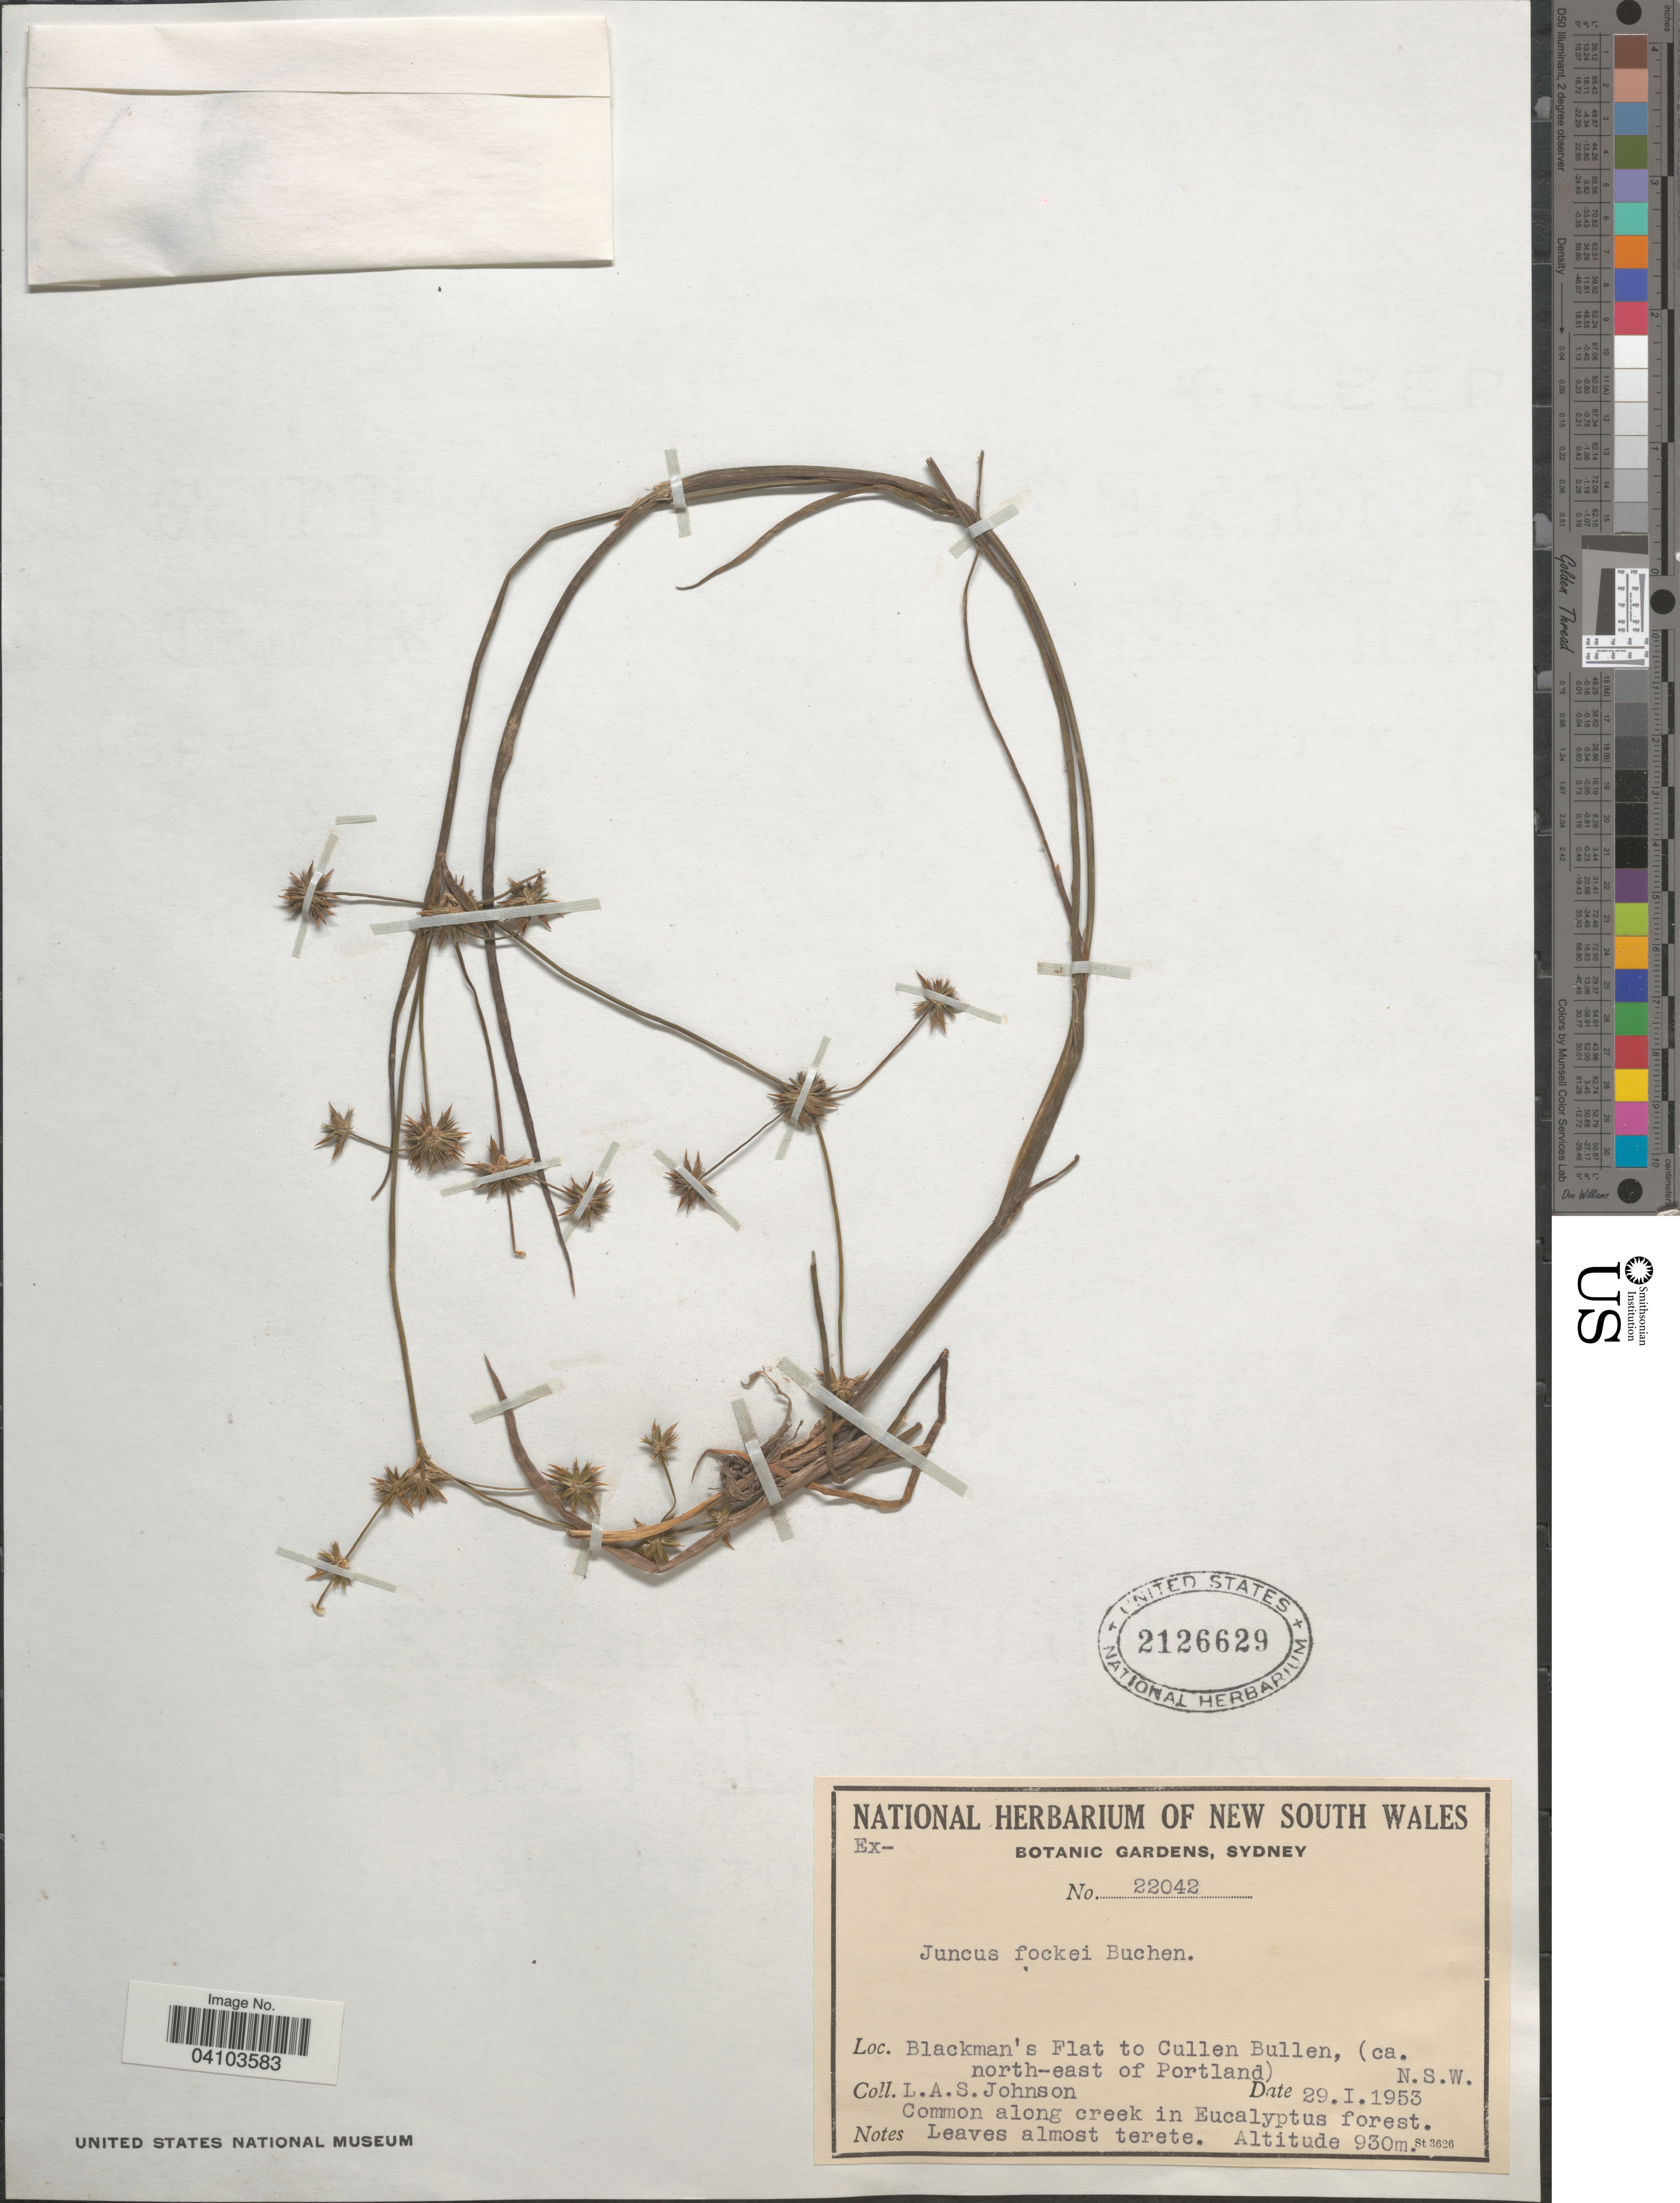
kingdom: Plantae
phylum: Tracheophyta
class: Liliopsida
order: Poales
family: Juncaceae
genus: Juncus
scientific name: Juncus fockei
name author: Buchenau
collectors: L. A. S. Johnson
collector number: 22042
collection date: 1953-01-29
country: Australia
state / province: New South Wales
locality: Blackman's Flat to Cullen Bullen, (ca. north-east of Portland).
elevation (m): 930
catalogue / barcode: US 2126629